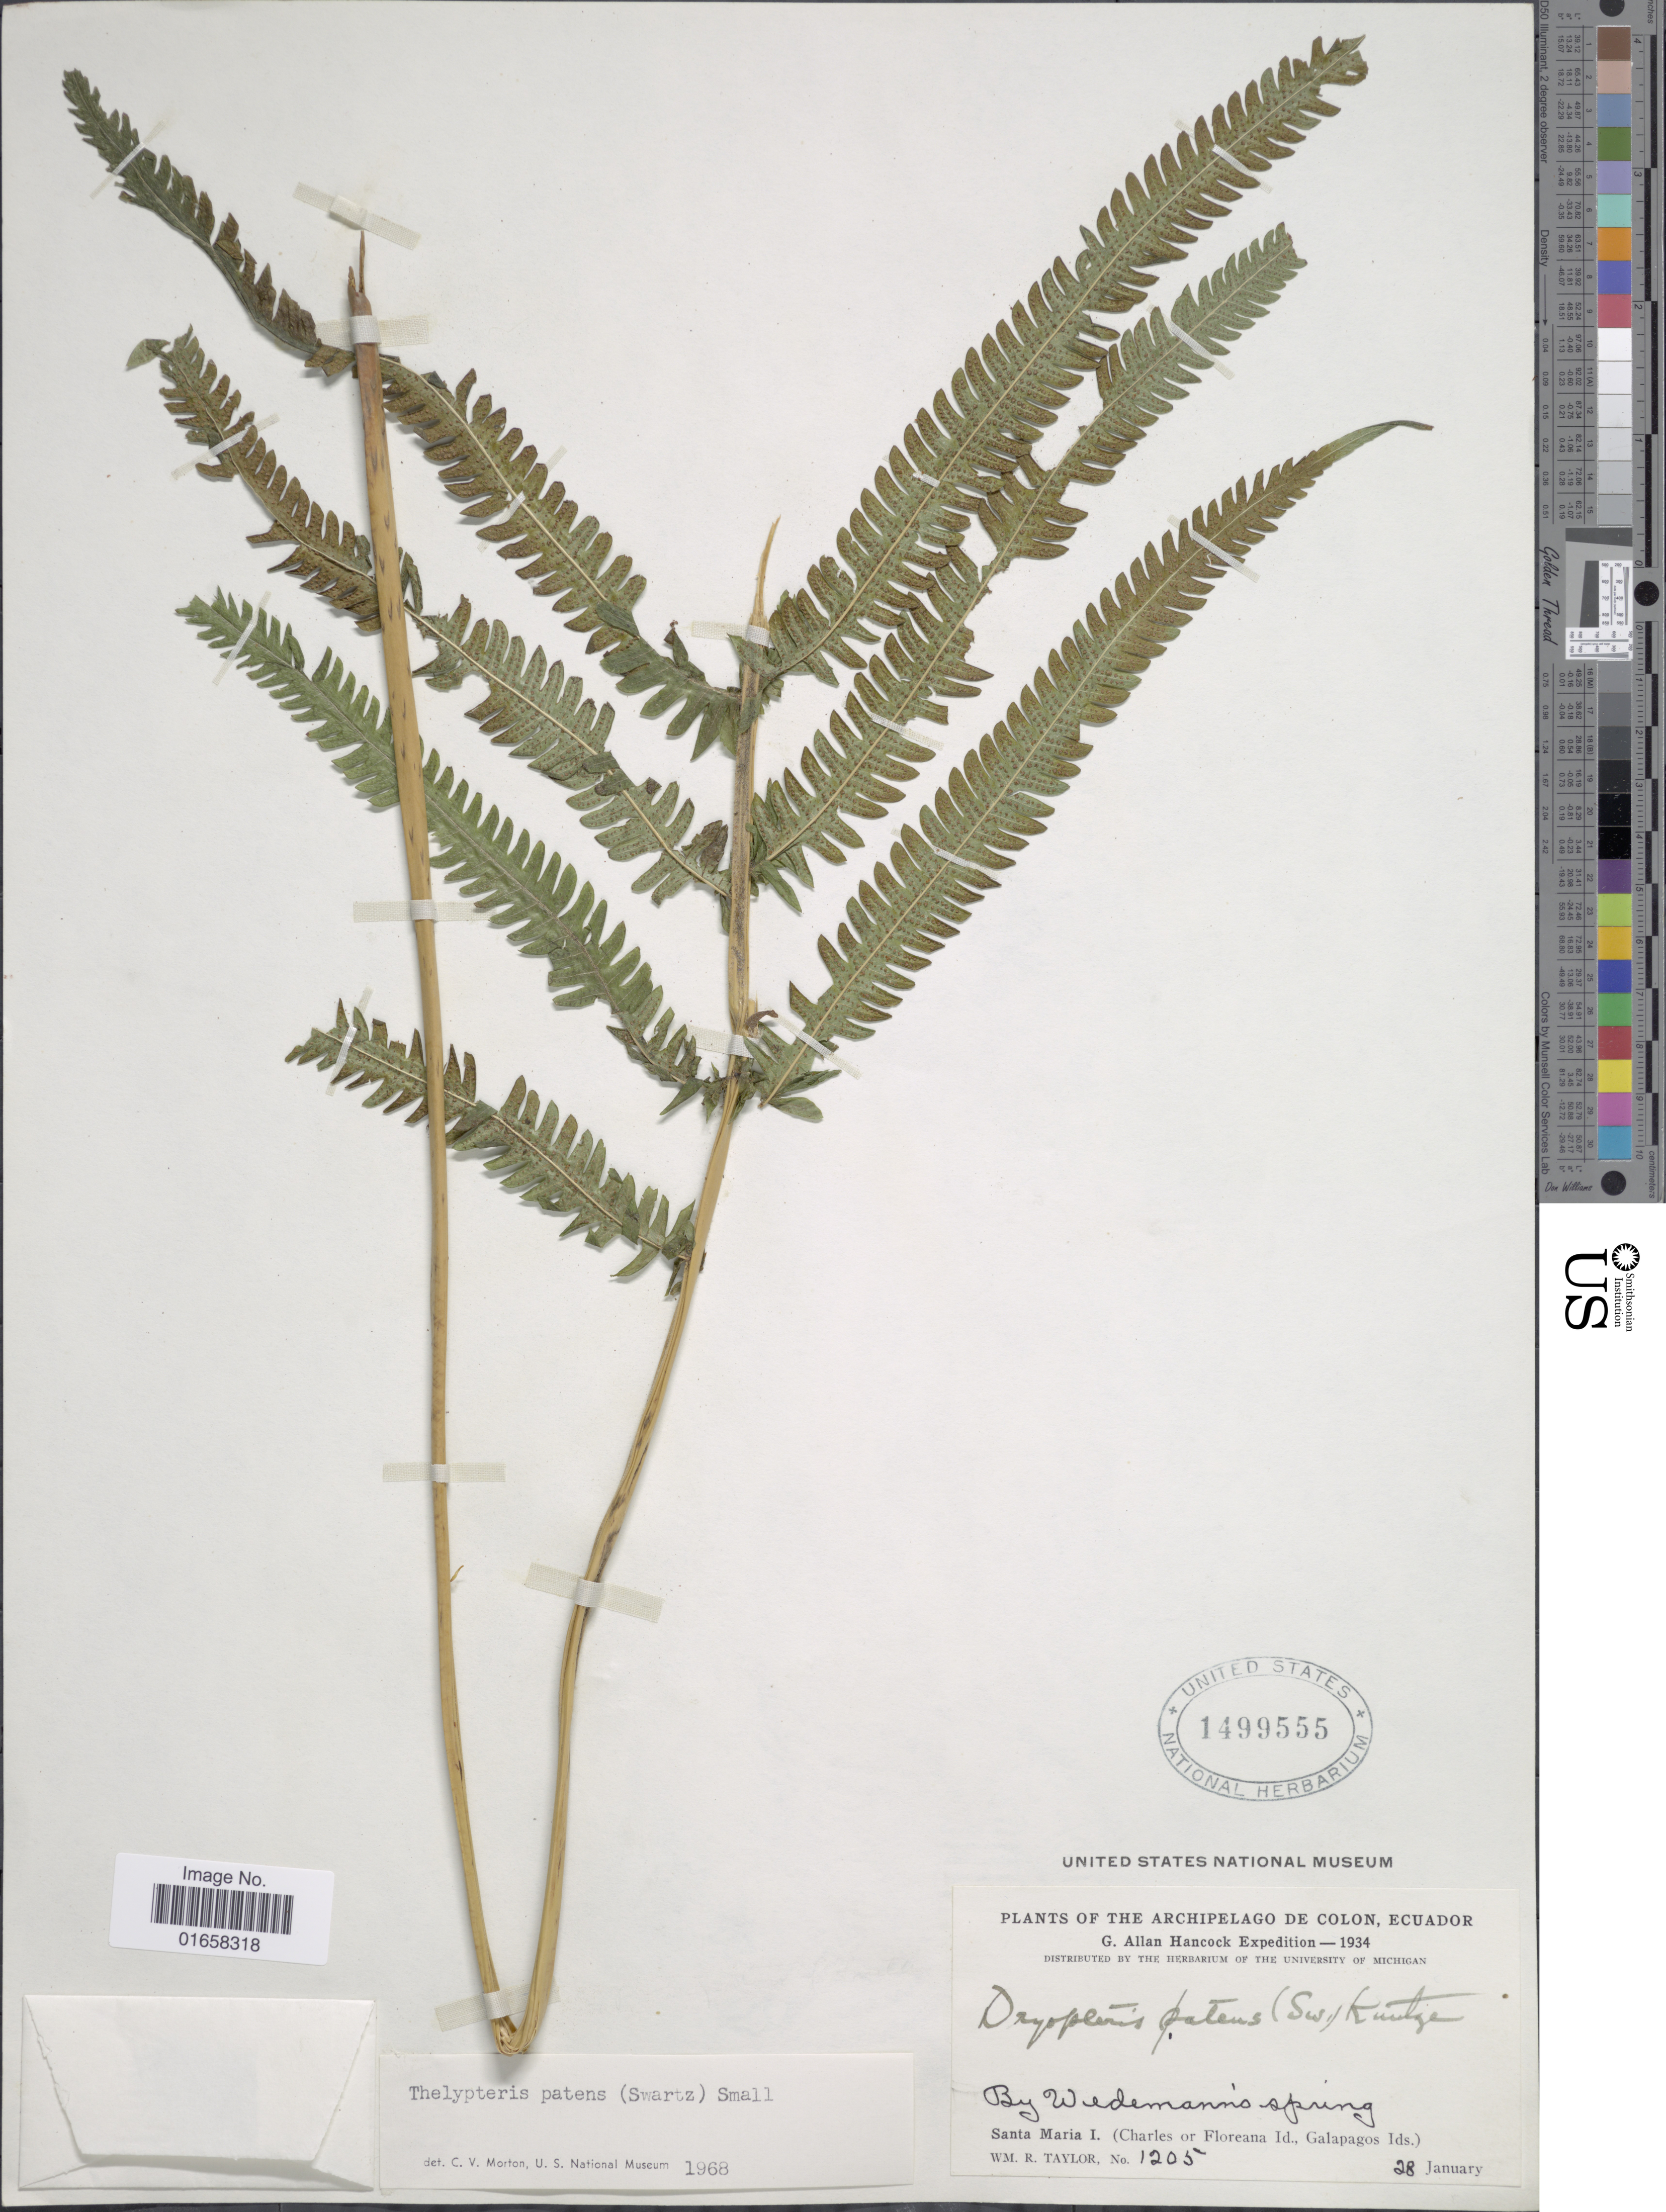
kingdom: Plantae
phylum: Tracheophyta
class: Polypodiopsida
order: Polypodiales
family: Thelypteridaceae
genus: Christella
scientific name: Christella patens var. patens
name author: (Sw.) Holttum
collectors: W. R. Taylor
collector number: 1205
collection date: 1934-01-28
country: Ecuador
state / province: Colón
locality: Plants of The Archipelago De Colon, Santa Maria I. (Charles or Floreana Id., Galapagos Ids.)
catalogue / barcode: US 1499555